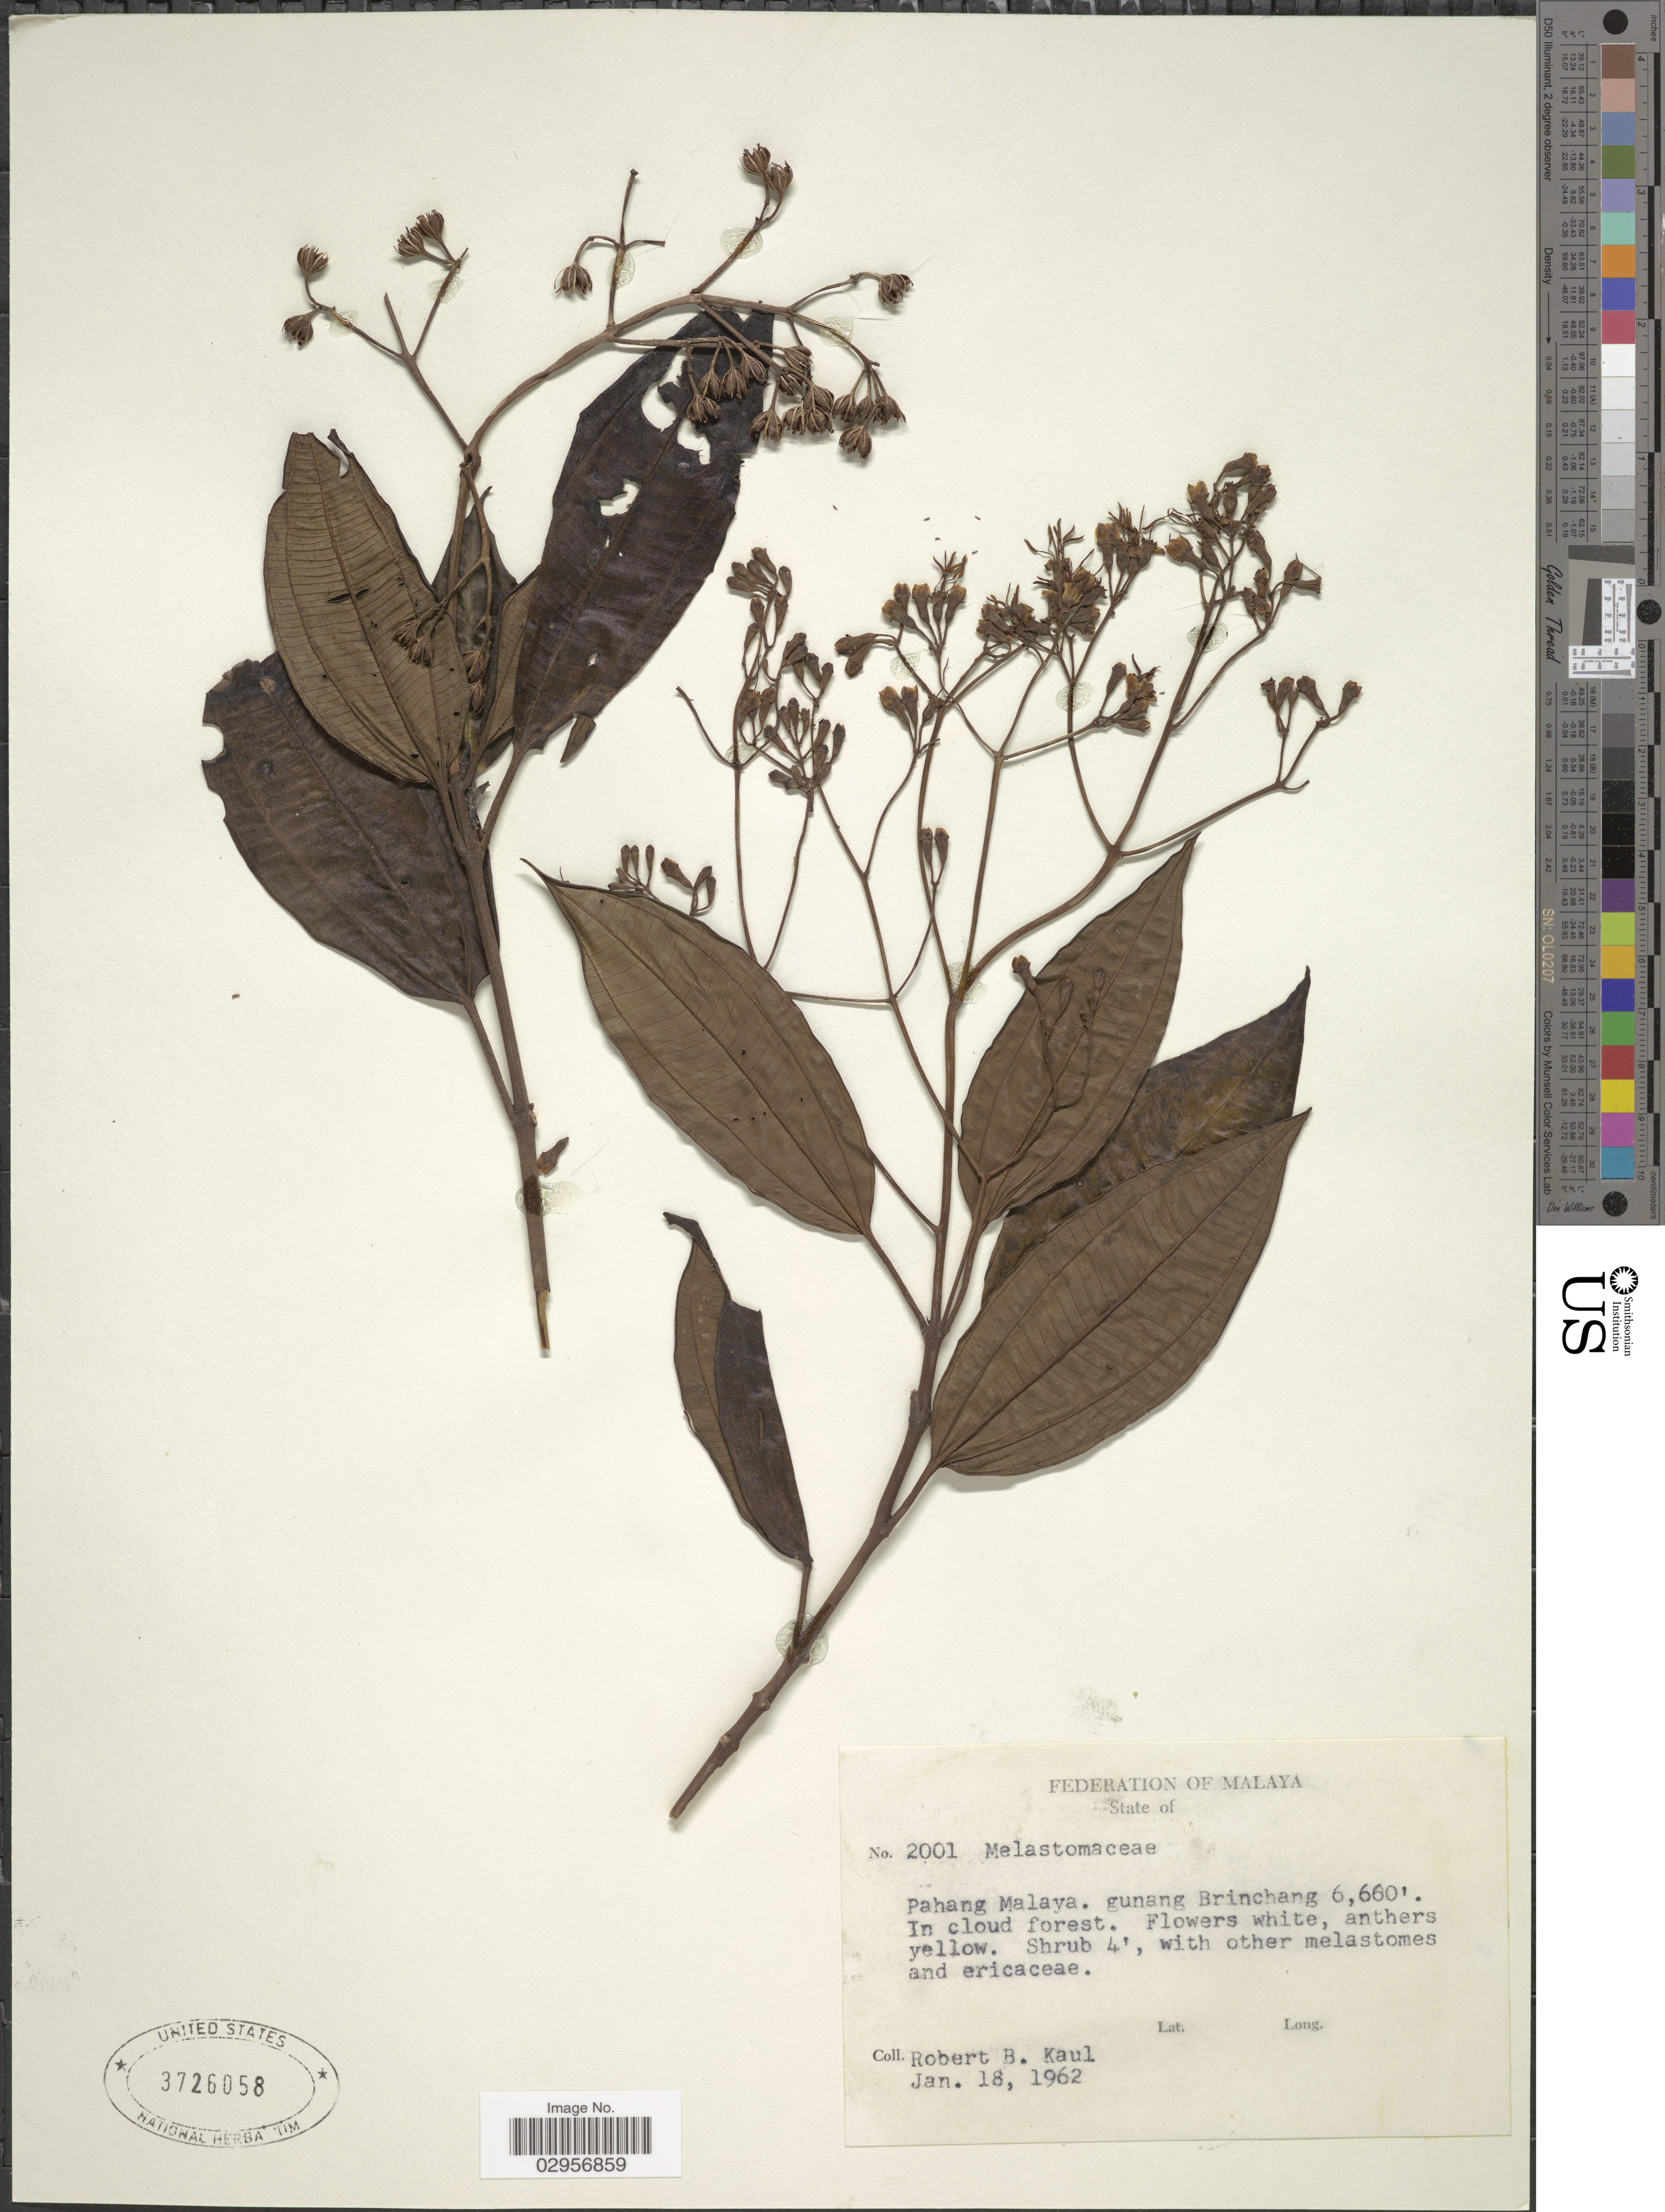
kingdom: Plantae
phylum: Tracheophyta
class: Magnoliopsida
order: Myrtales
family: Melastomataceae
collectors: R. Kaul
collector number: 2001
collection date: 1962-01-18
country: Malaysia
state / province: Pahang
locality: Pahong Malaya. gunang Brinchang. Malaya.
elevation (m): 2030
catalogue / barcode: US 3726058